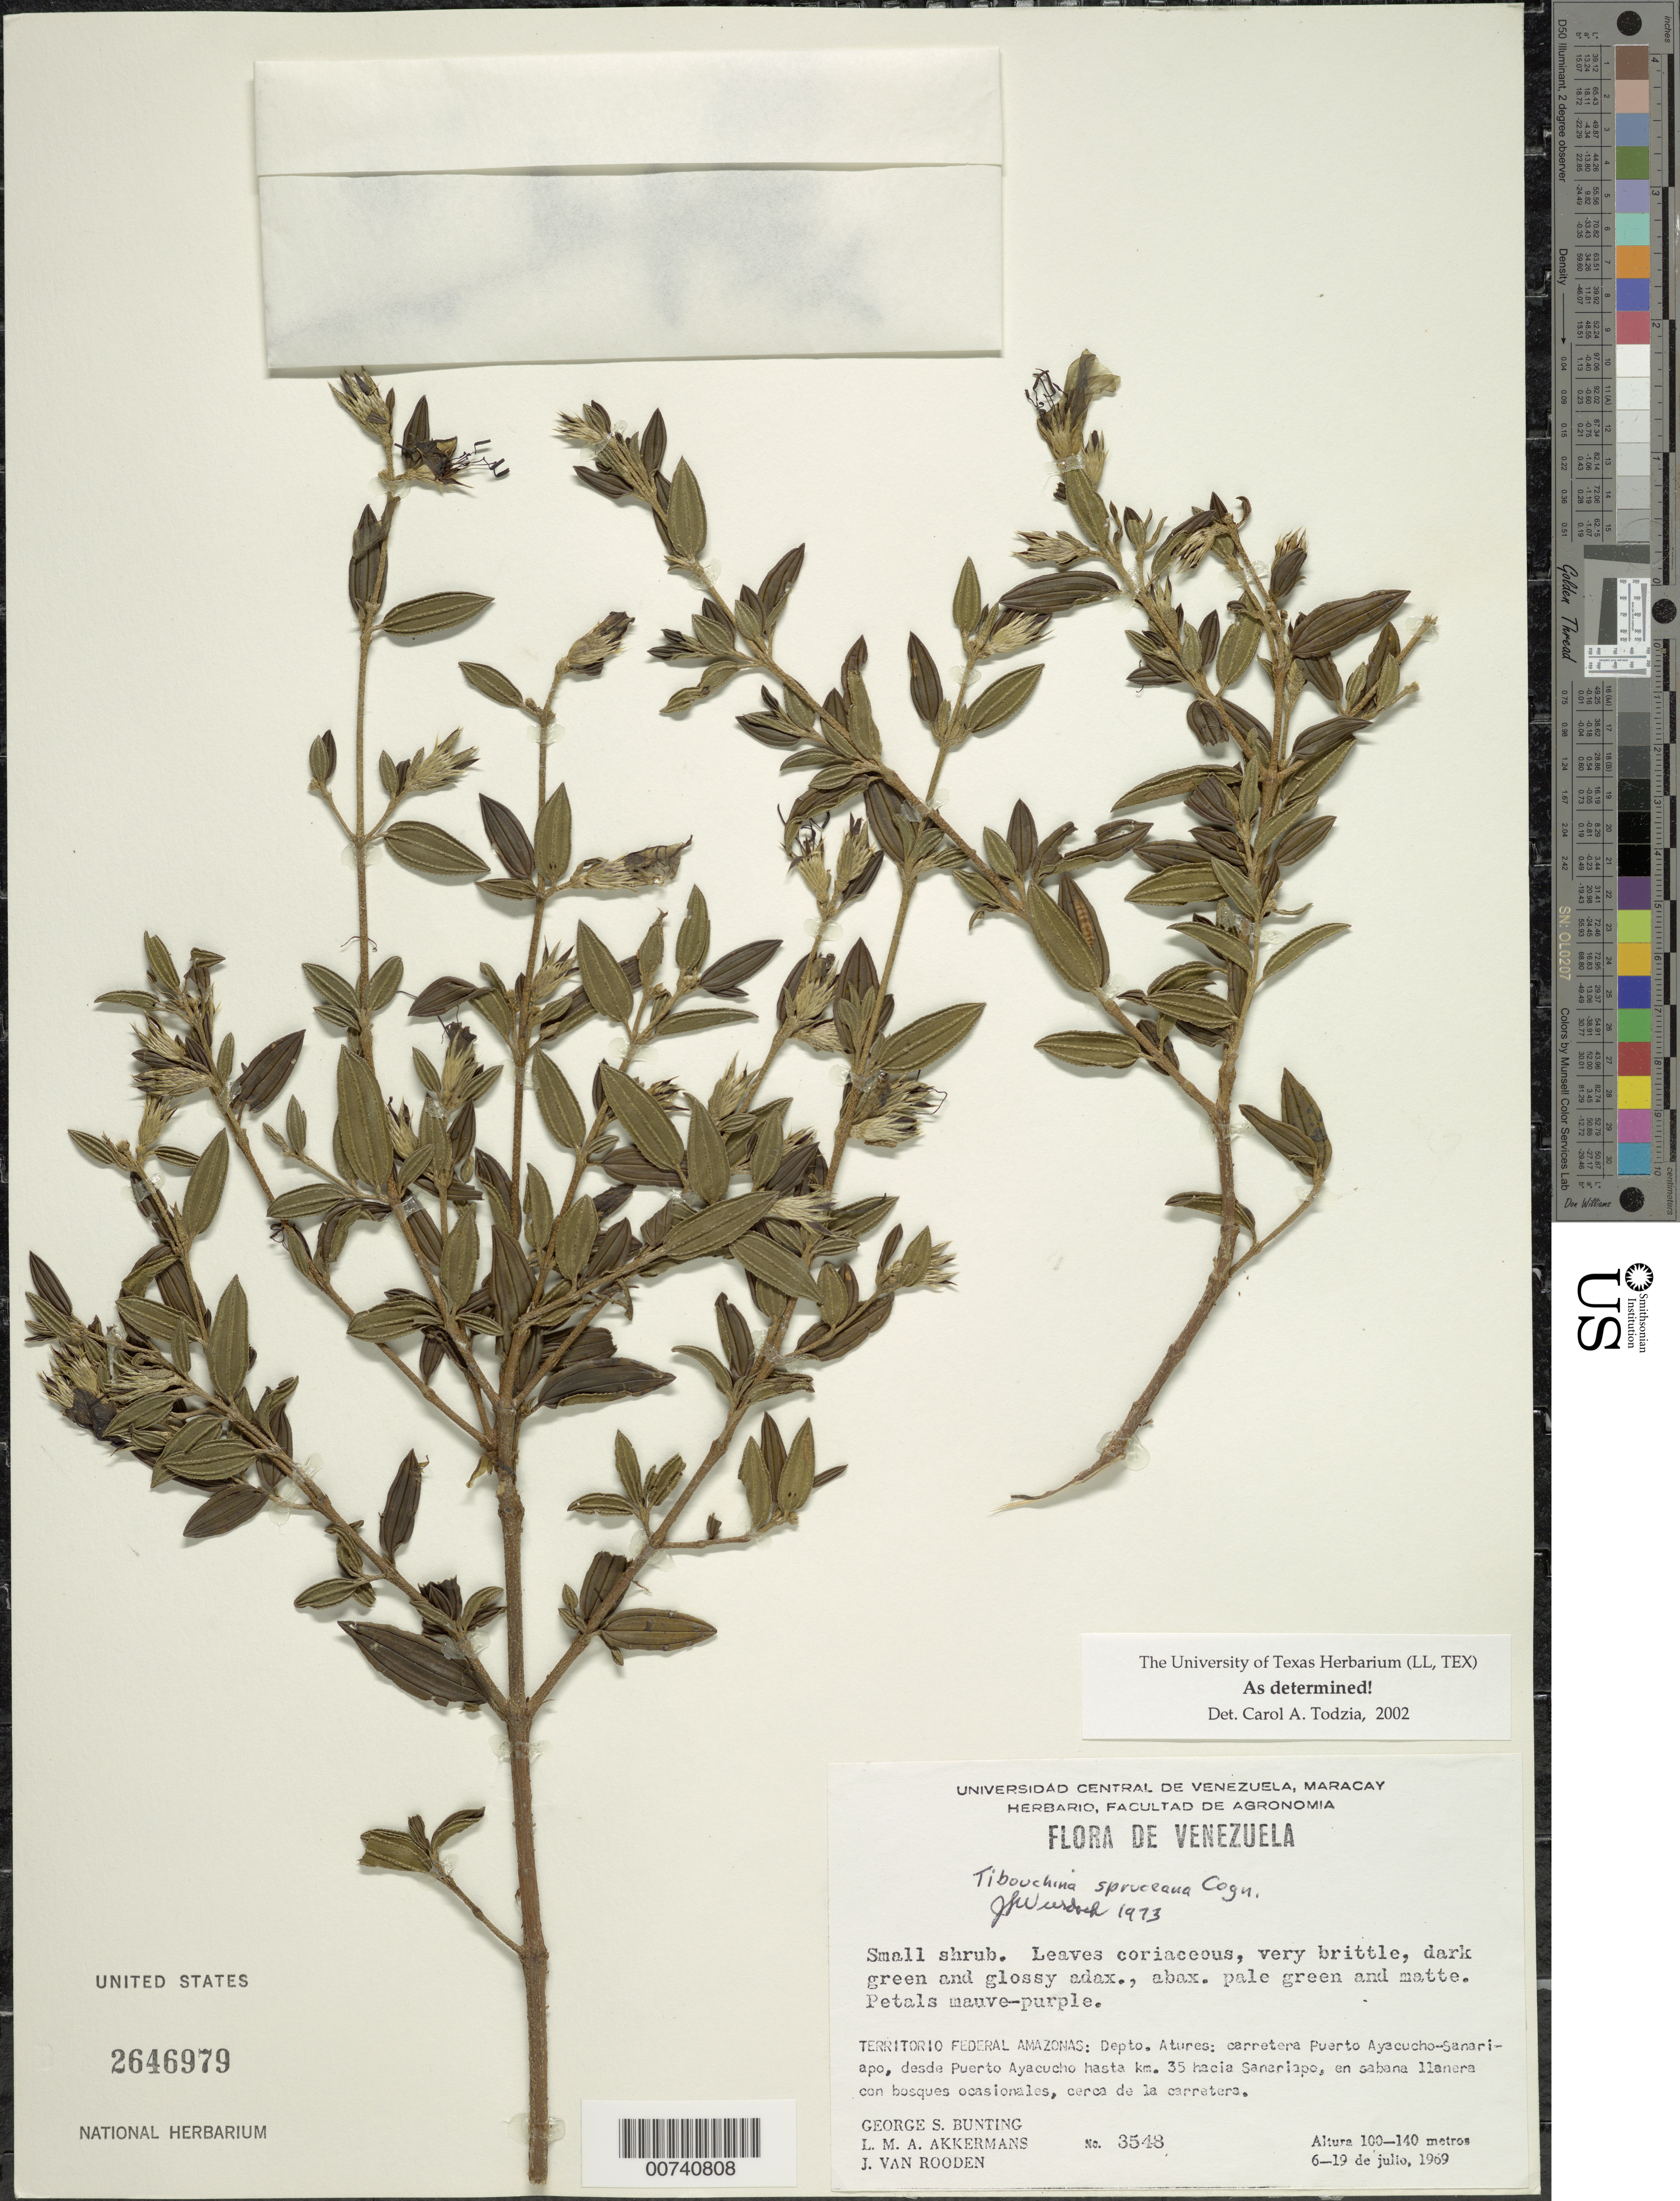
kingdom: Plantae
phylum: Tracheophyta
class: Magnoliopsida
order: Myrtales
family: Melastomataceae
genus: Tibouchina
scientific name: Tibouchina spruceana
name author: Cogn.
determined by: Wurdack, John J., (US), US (UNITED STATES)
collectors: G. S. Bunting, L. M. Akkermans & J. Van Rooden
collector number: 3548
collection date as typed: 6-Jul-69 to 19-Jul-69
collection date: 1969-07-06/1969-07-19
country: Venezuela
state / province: Amazonas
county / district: Atures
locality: Puerto Ayacucho to Sanariapo, desde Puerto Ayacucho hasta el km 35 hacia Sanariapo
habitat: Savanna with occasional trees, along road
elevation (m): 100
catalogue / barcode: US 2646979